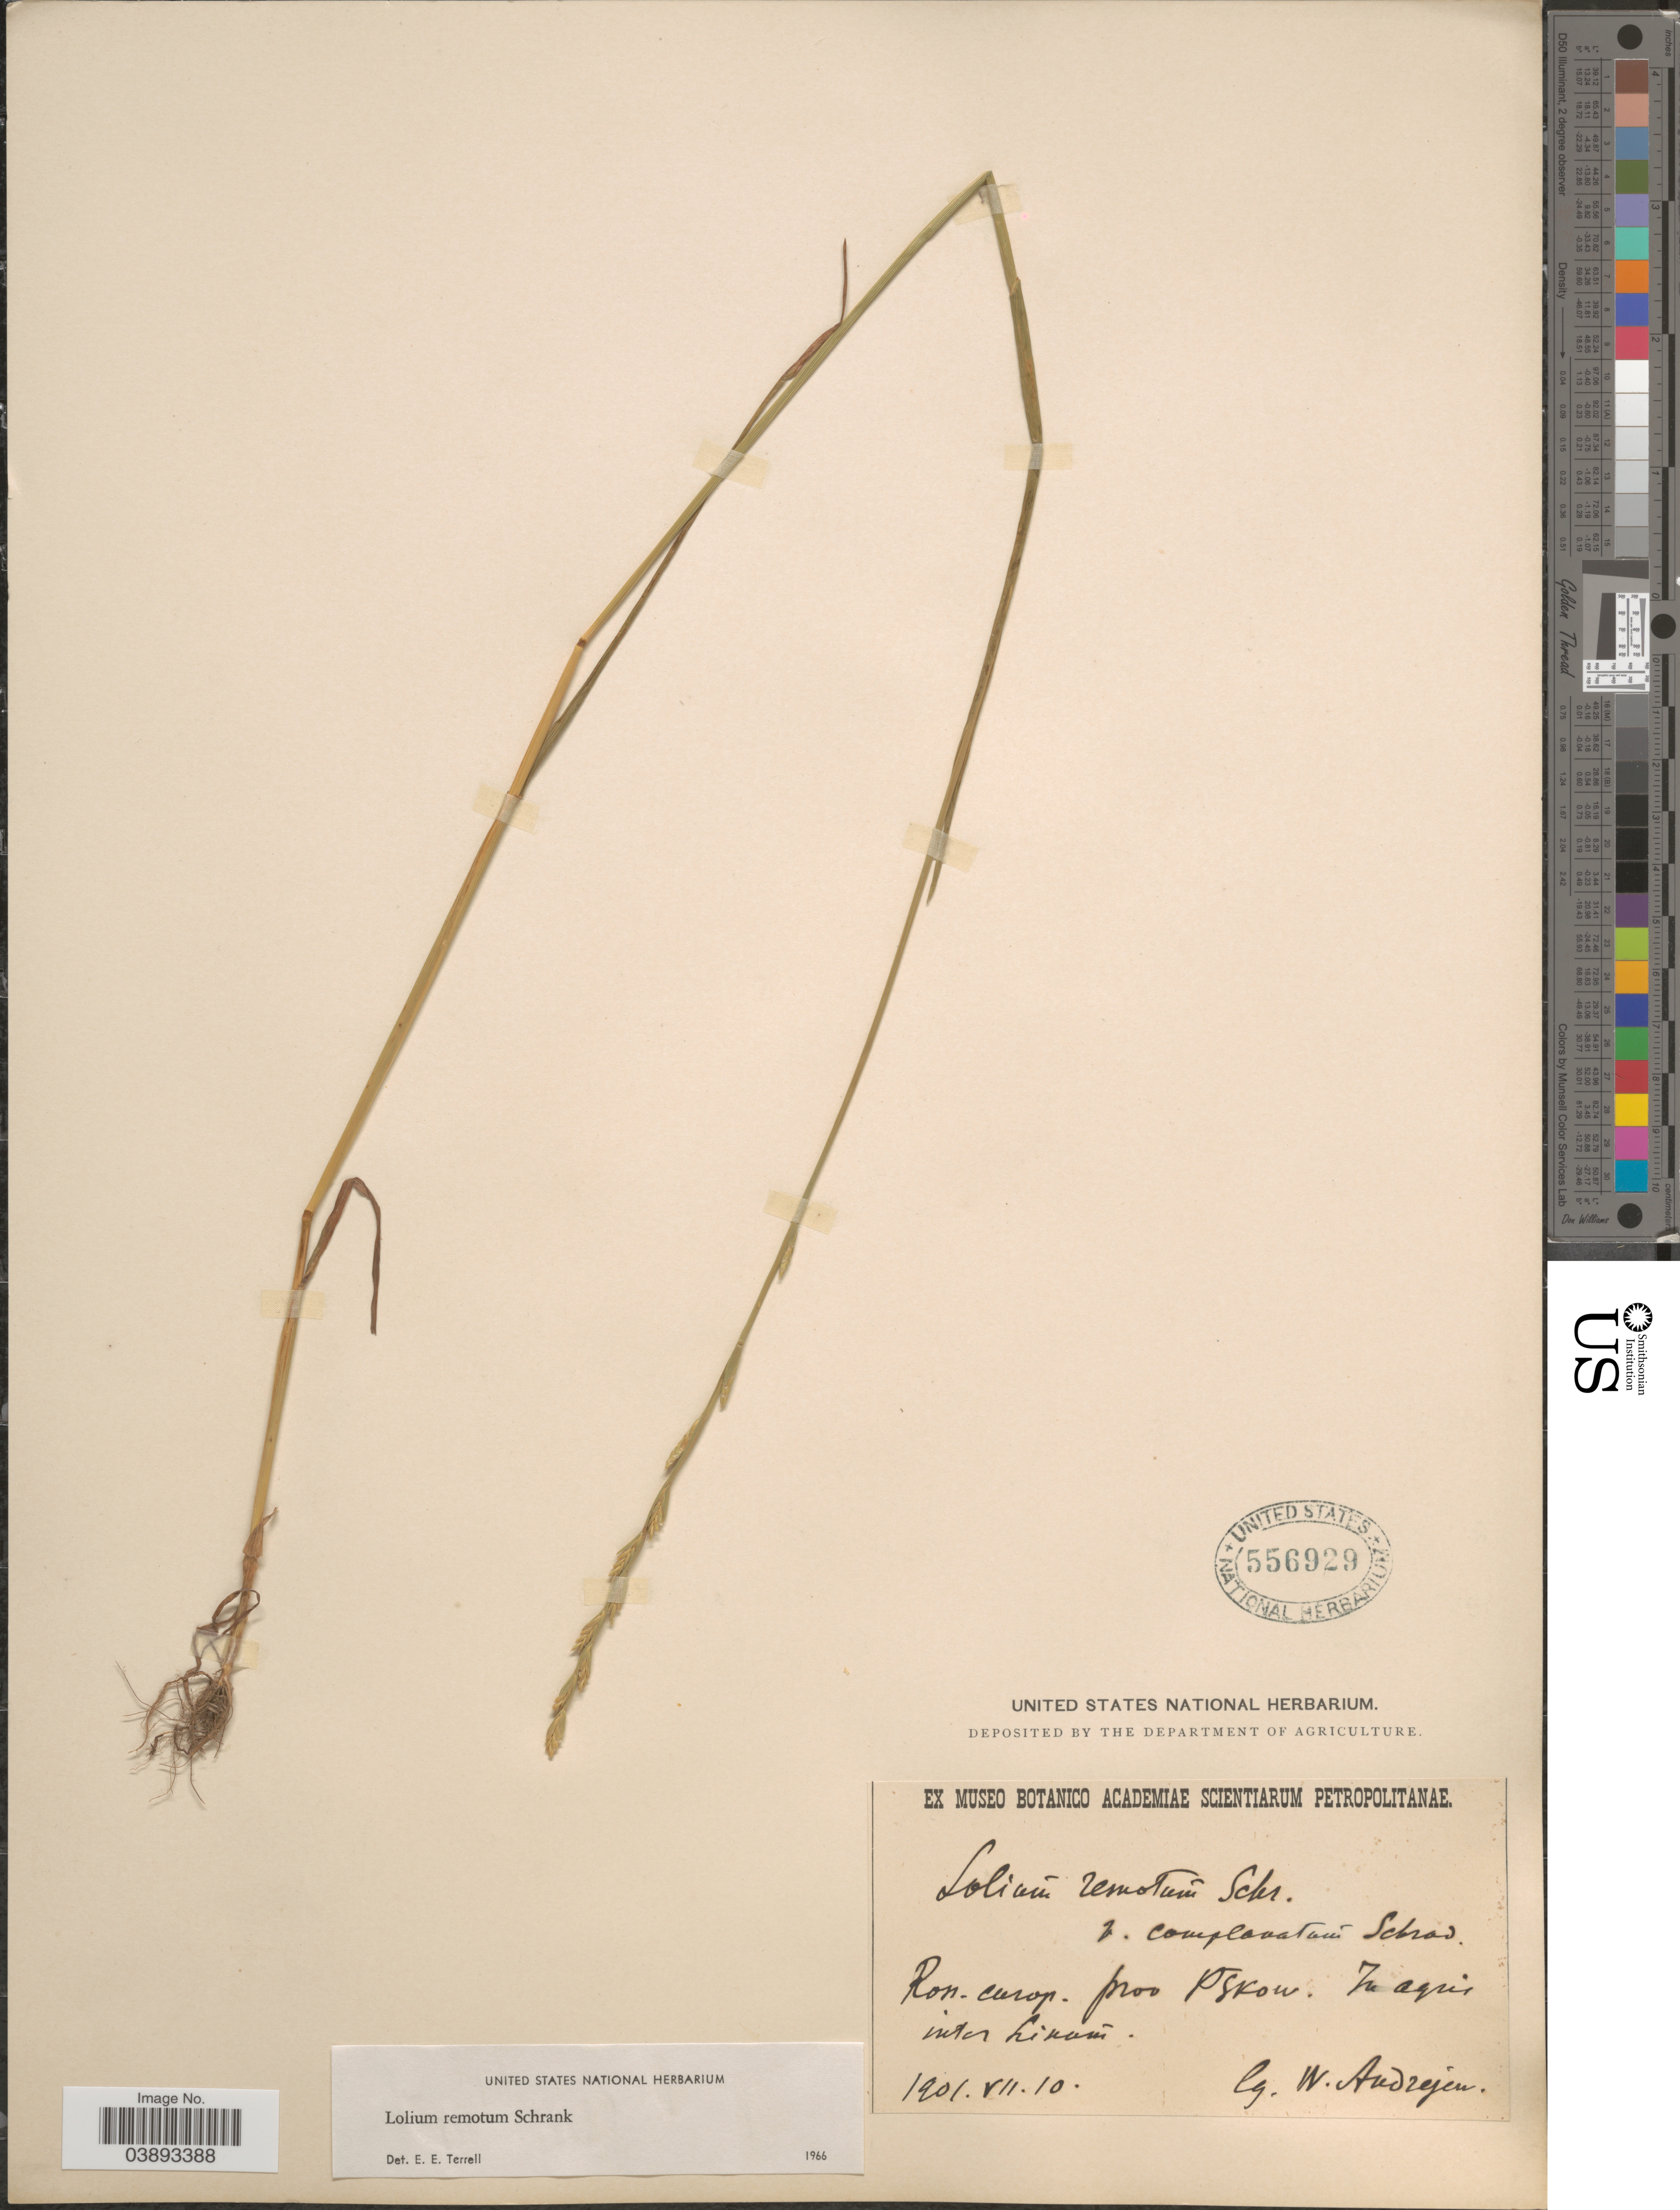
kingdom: Plantae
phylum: Tracheophyta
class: Liliopsida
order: Poales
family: Poaceae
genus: Lolium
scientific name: Lolium remotum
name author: Schrank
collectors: V. Andrejev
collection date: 1901-07-10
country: Russian Federation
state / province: Pskov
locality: Ross. europ. Prov Pskow.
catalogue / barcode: US 556929